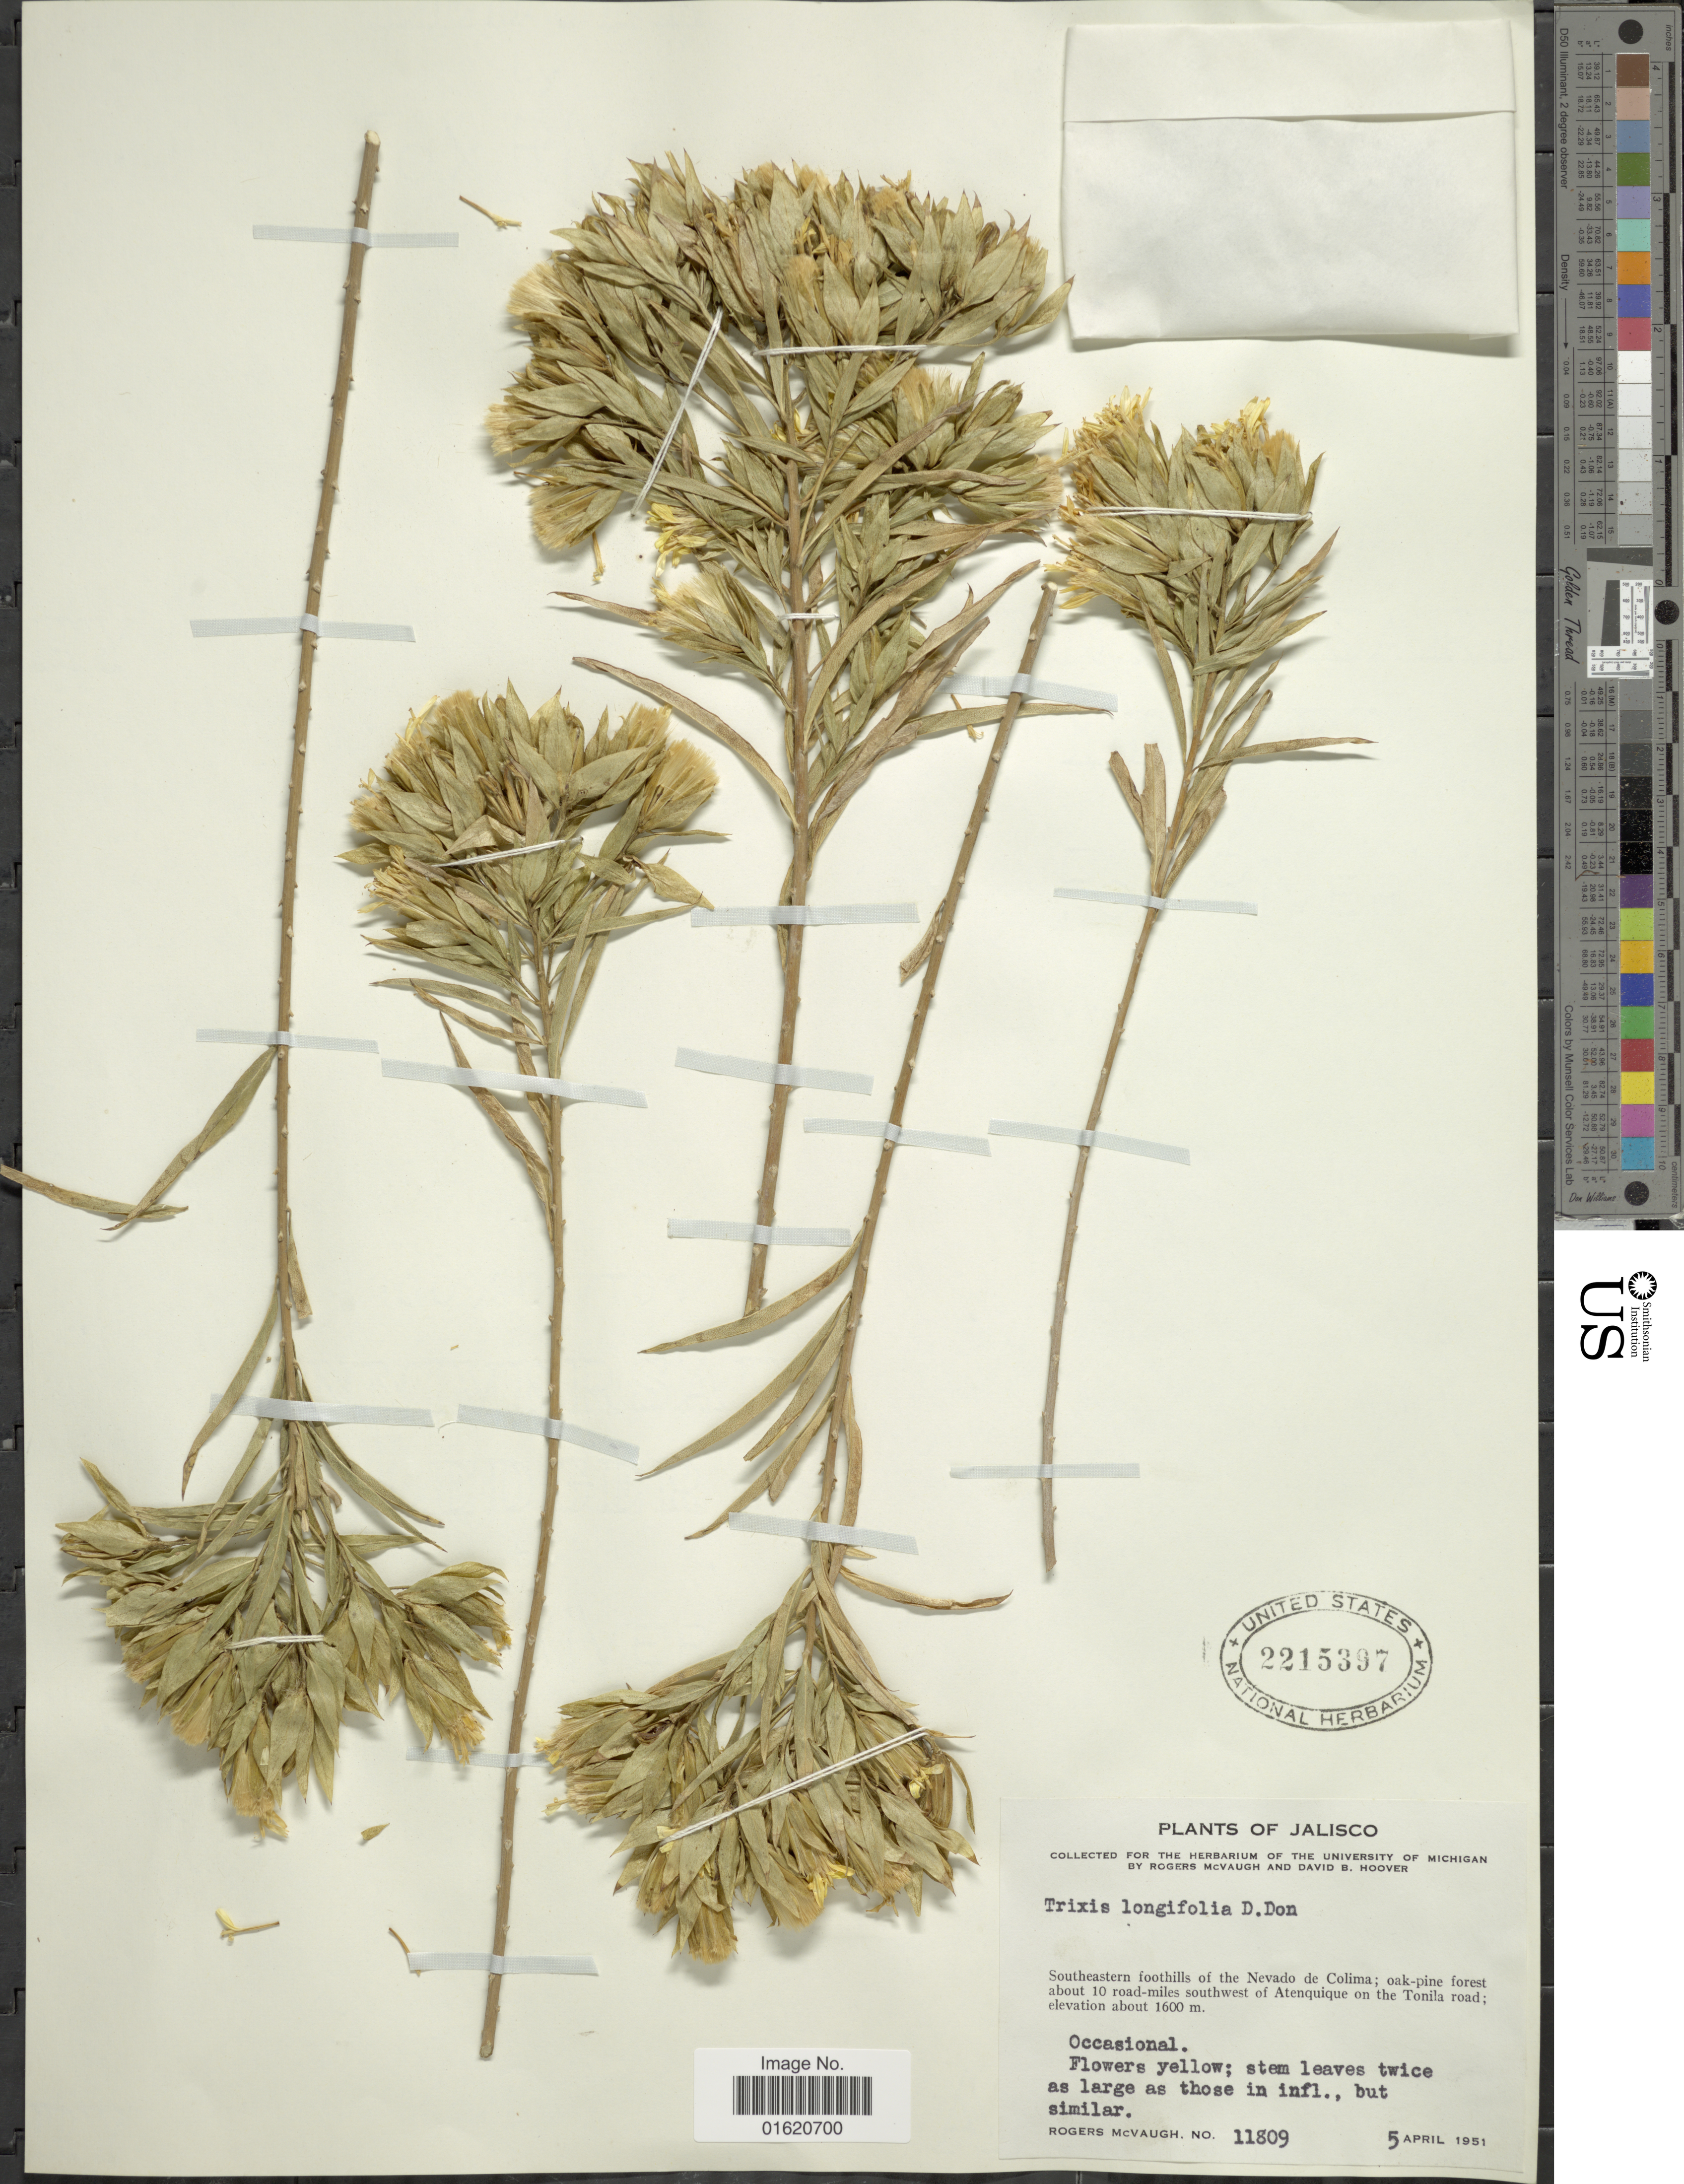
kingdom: Plantae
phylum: Tracheophyta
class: Magnoliopsida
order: Asterales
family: Asteraceae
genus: Trixis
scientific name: Trixis longifolia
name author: D. Don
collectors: R. McVaugh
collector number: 11809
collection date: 1951-04-05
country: Mexico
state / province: Jalisco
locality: Southeasthern foothills of the Nevado de Colima; oak- pine forest about 10 road- miles southwest of Atenquiqui on the Tonila road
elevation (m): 1600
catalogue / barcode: US 2215397